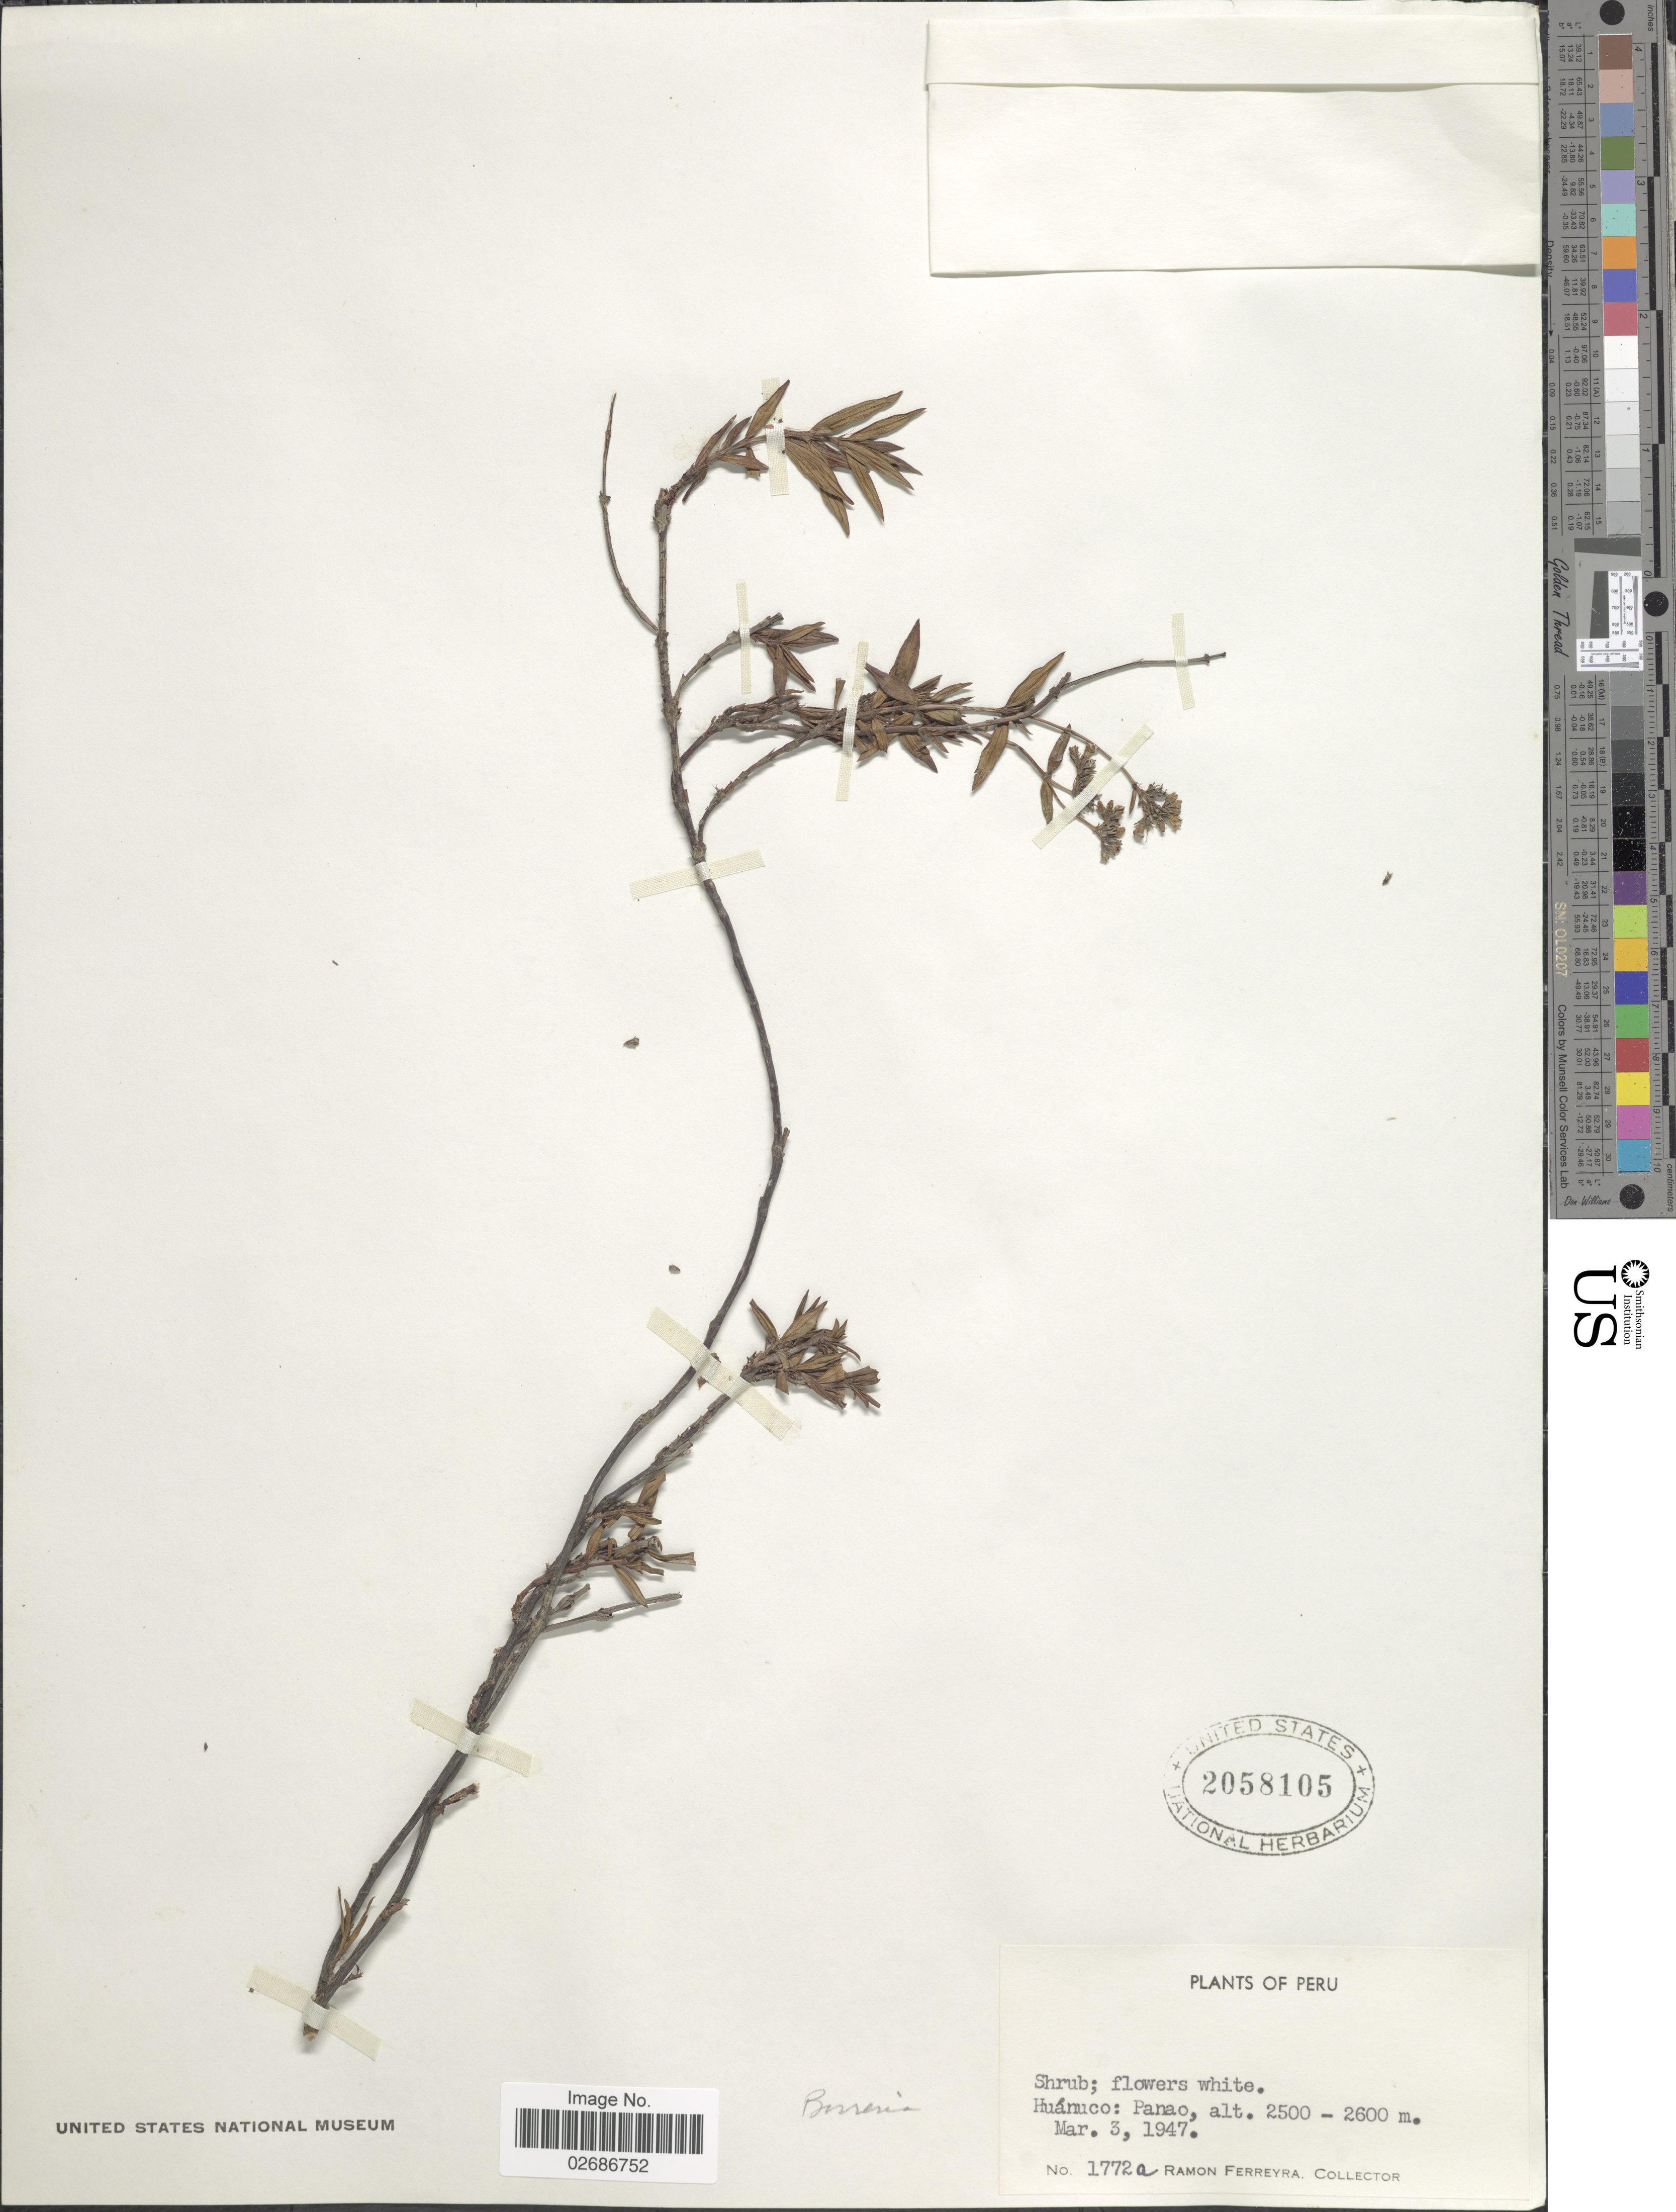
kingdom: Plantae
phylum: Tracheophyta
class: Magnoliopsida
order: Gentianales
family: Rubiaceae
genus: Borreria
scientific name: Borreria peruviana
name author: (Pers.) L.B. Sm. & Downs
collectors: R. A. Ferreyra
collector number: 1772a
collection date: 1947-03-03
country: Peru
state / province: Huánuco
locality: Panao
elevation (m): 2500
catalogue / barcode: US 2058105